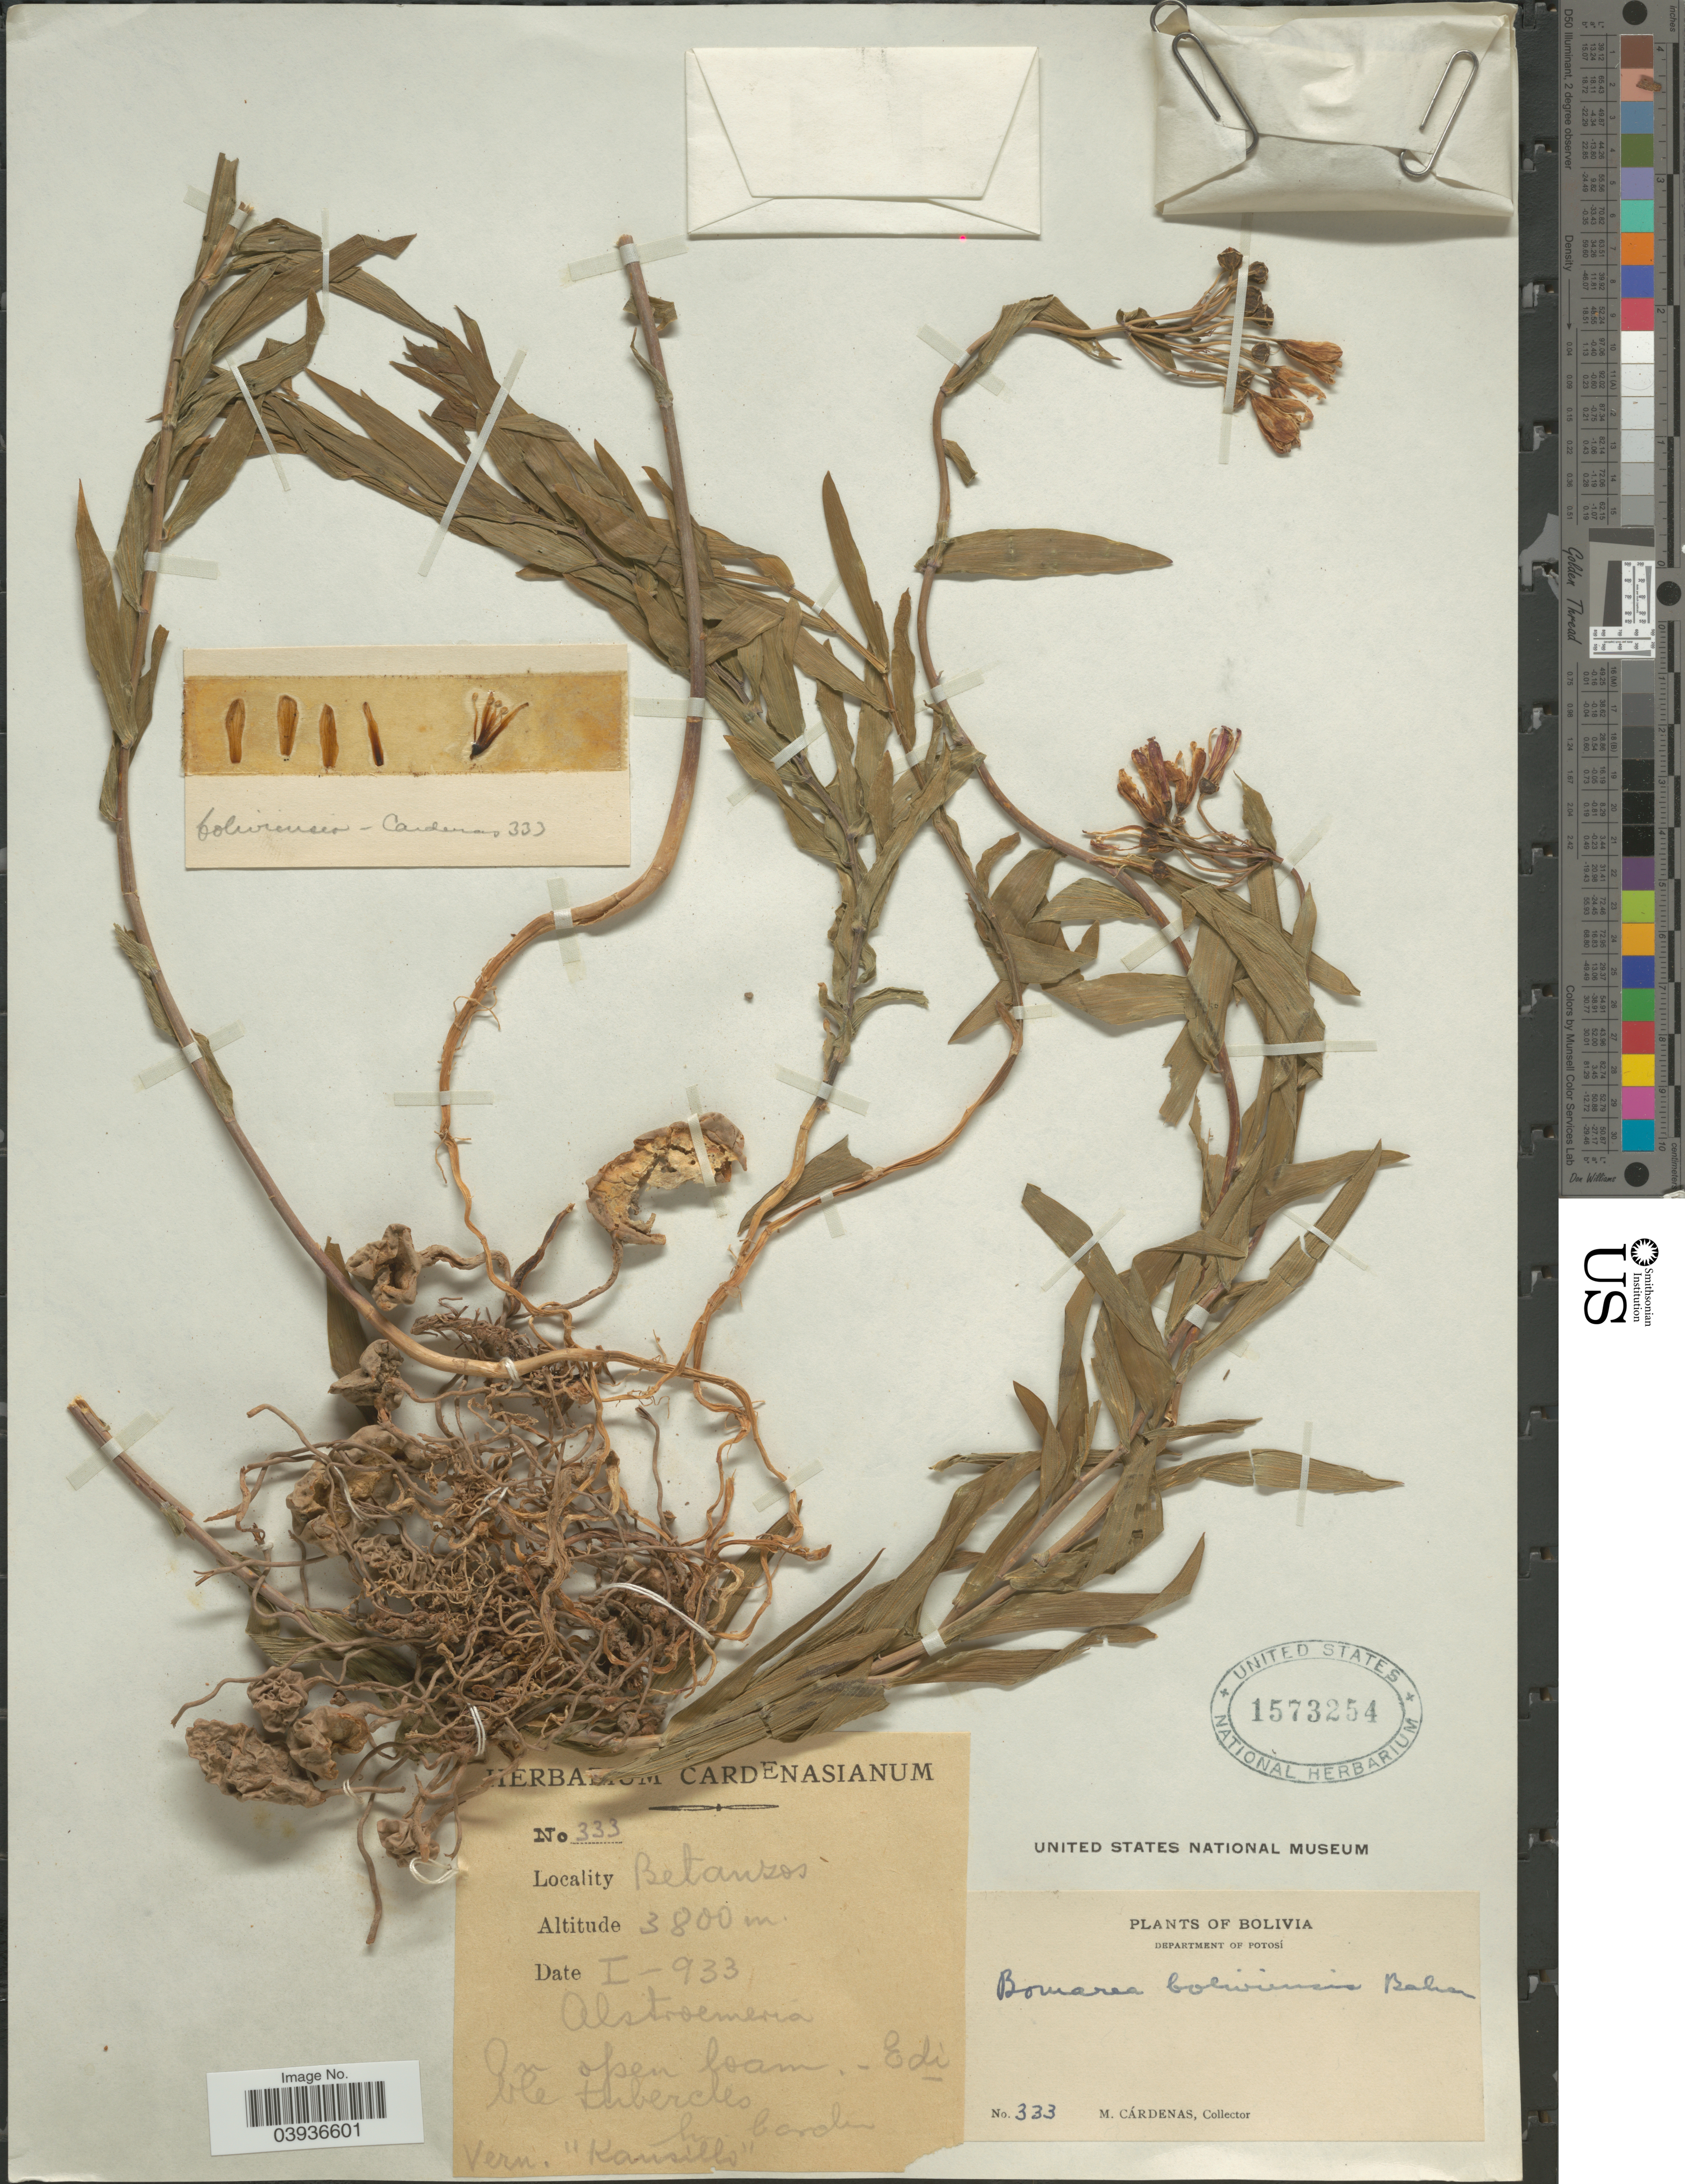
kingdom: Plantae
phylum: Tracheophyta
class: Liliopsida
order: Liliales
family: Alstroemeriaceae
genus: Bomarea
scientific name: Bomarea boliviensis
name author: Baker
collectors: M. Cárdenas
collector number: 333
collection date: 1933-01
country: Bolivia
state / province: Potosi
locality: Betanzos. Department of Potosí.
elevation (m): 3800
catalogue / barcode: US 1573254